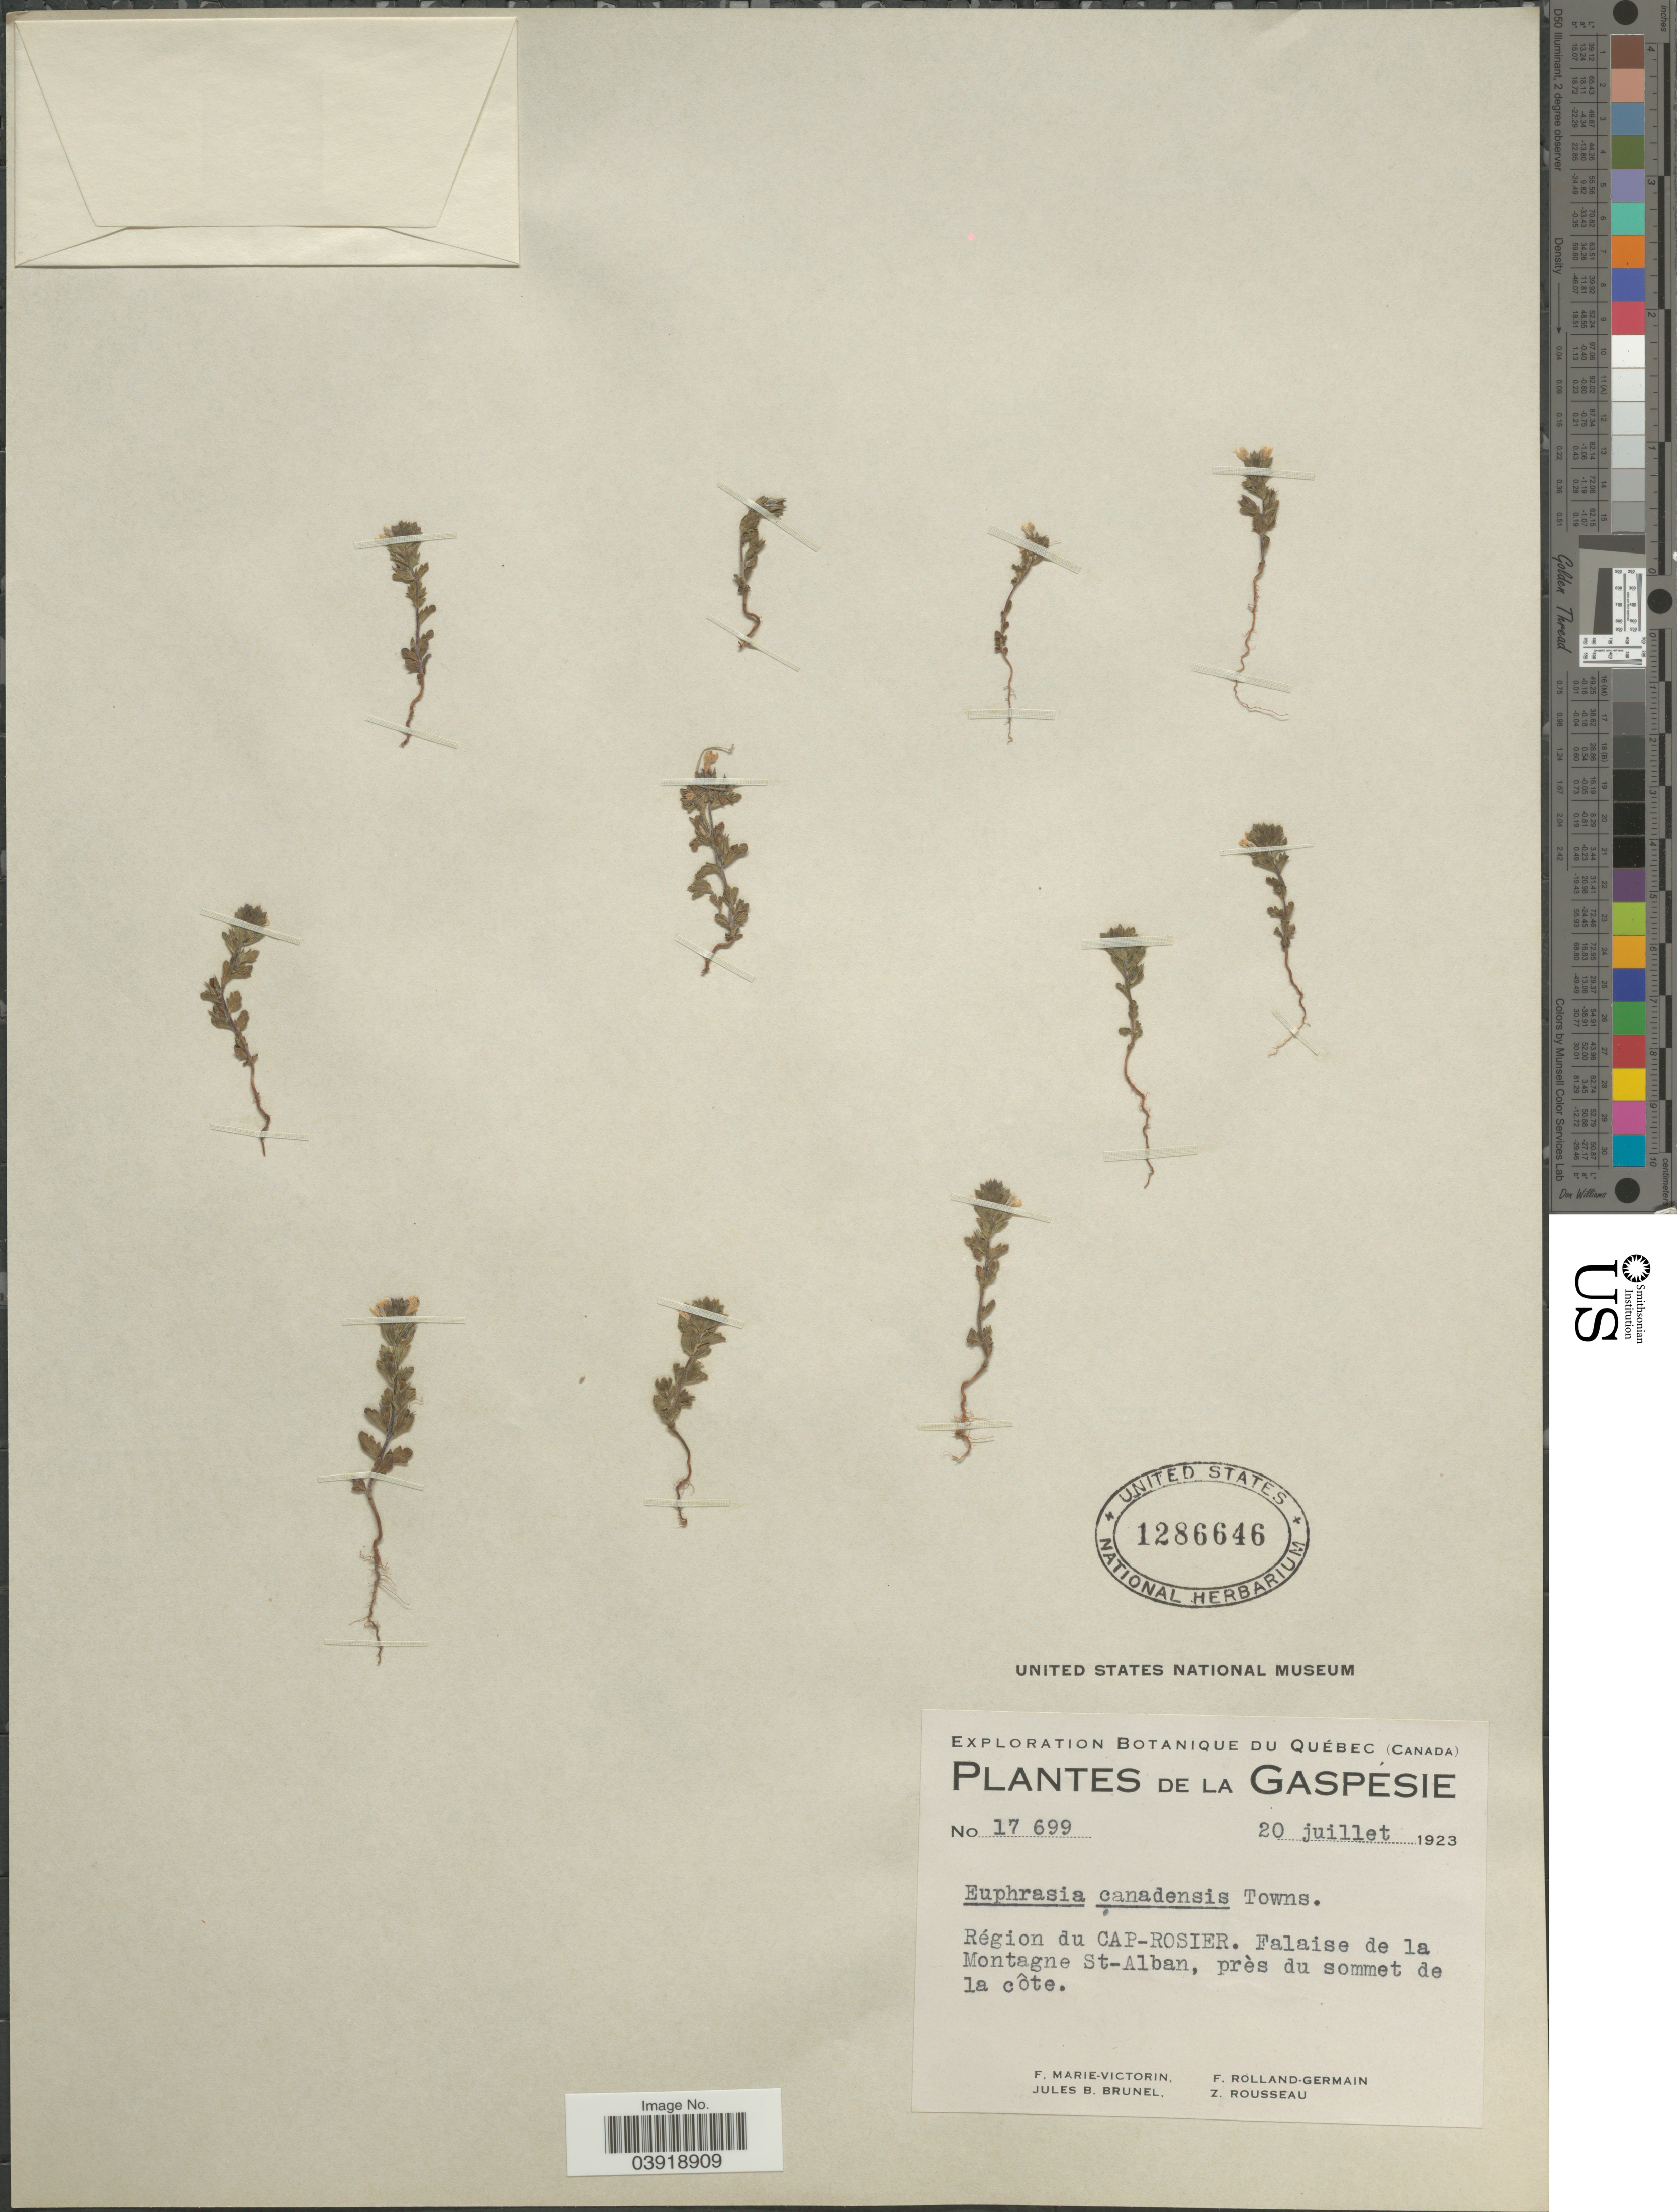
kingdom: Plantae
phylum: Tracheophyta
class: Magnoliopsida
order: Lamiales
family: Orobanchaceae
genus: Euphrasia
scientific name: Euphrasia canadensis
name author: J.F. Towns.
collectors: F. Marie-Victorin, Rolland-Germain, J. Brunel & Z. Rousseau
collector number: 17699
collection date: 1923-07-20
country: Canada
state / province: Quebec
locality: La Gaspésie. Région du Cap-Rosier. Falaise de la Montagne St-Alban, près du sommet de la côte.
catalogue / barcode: US 1286646